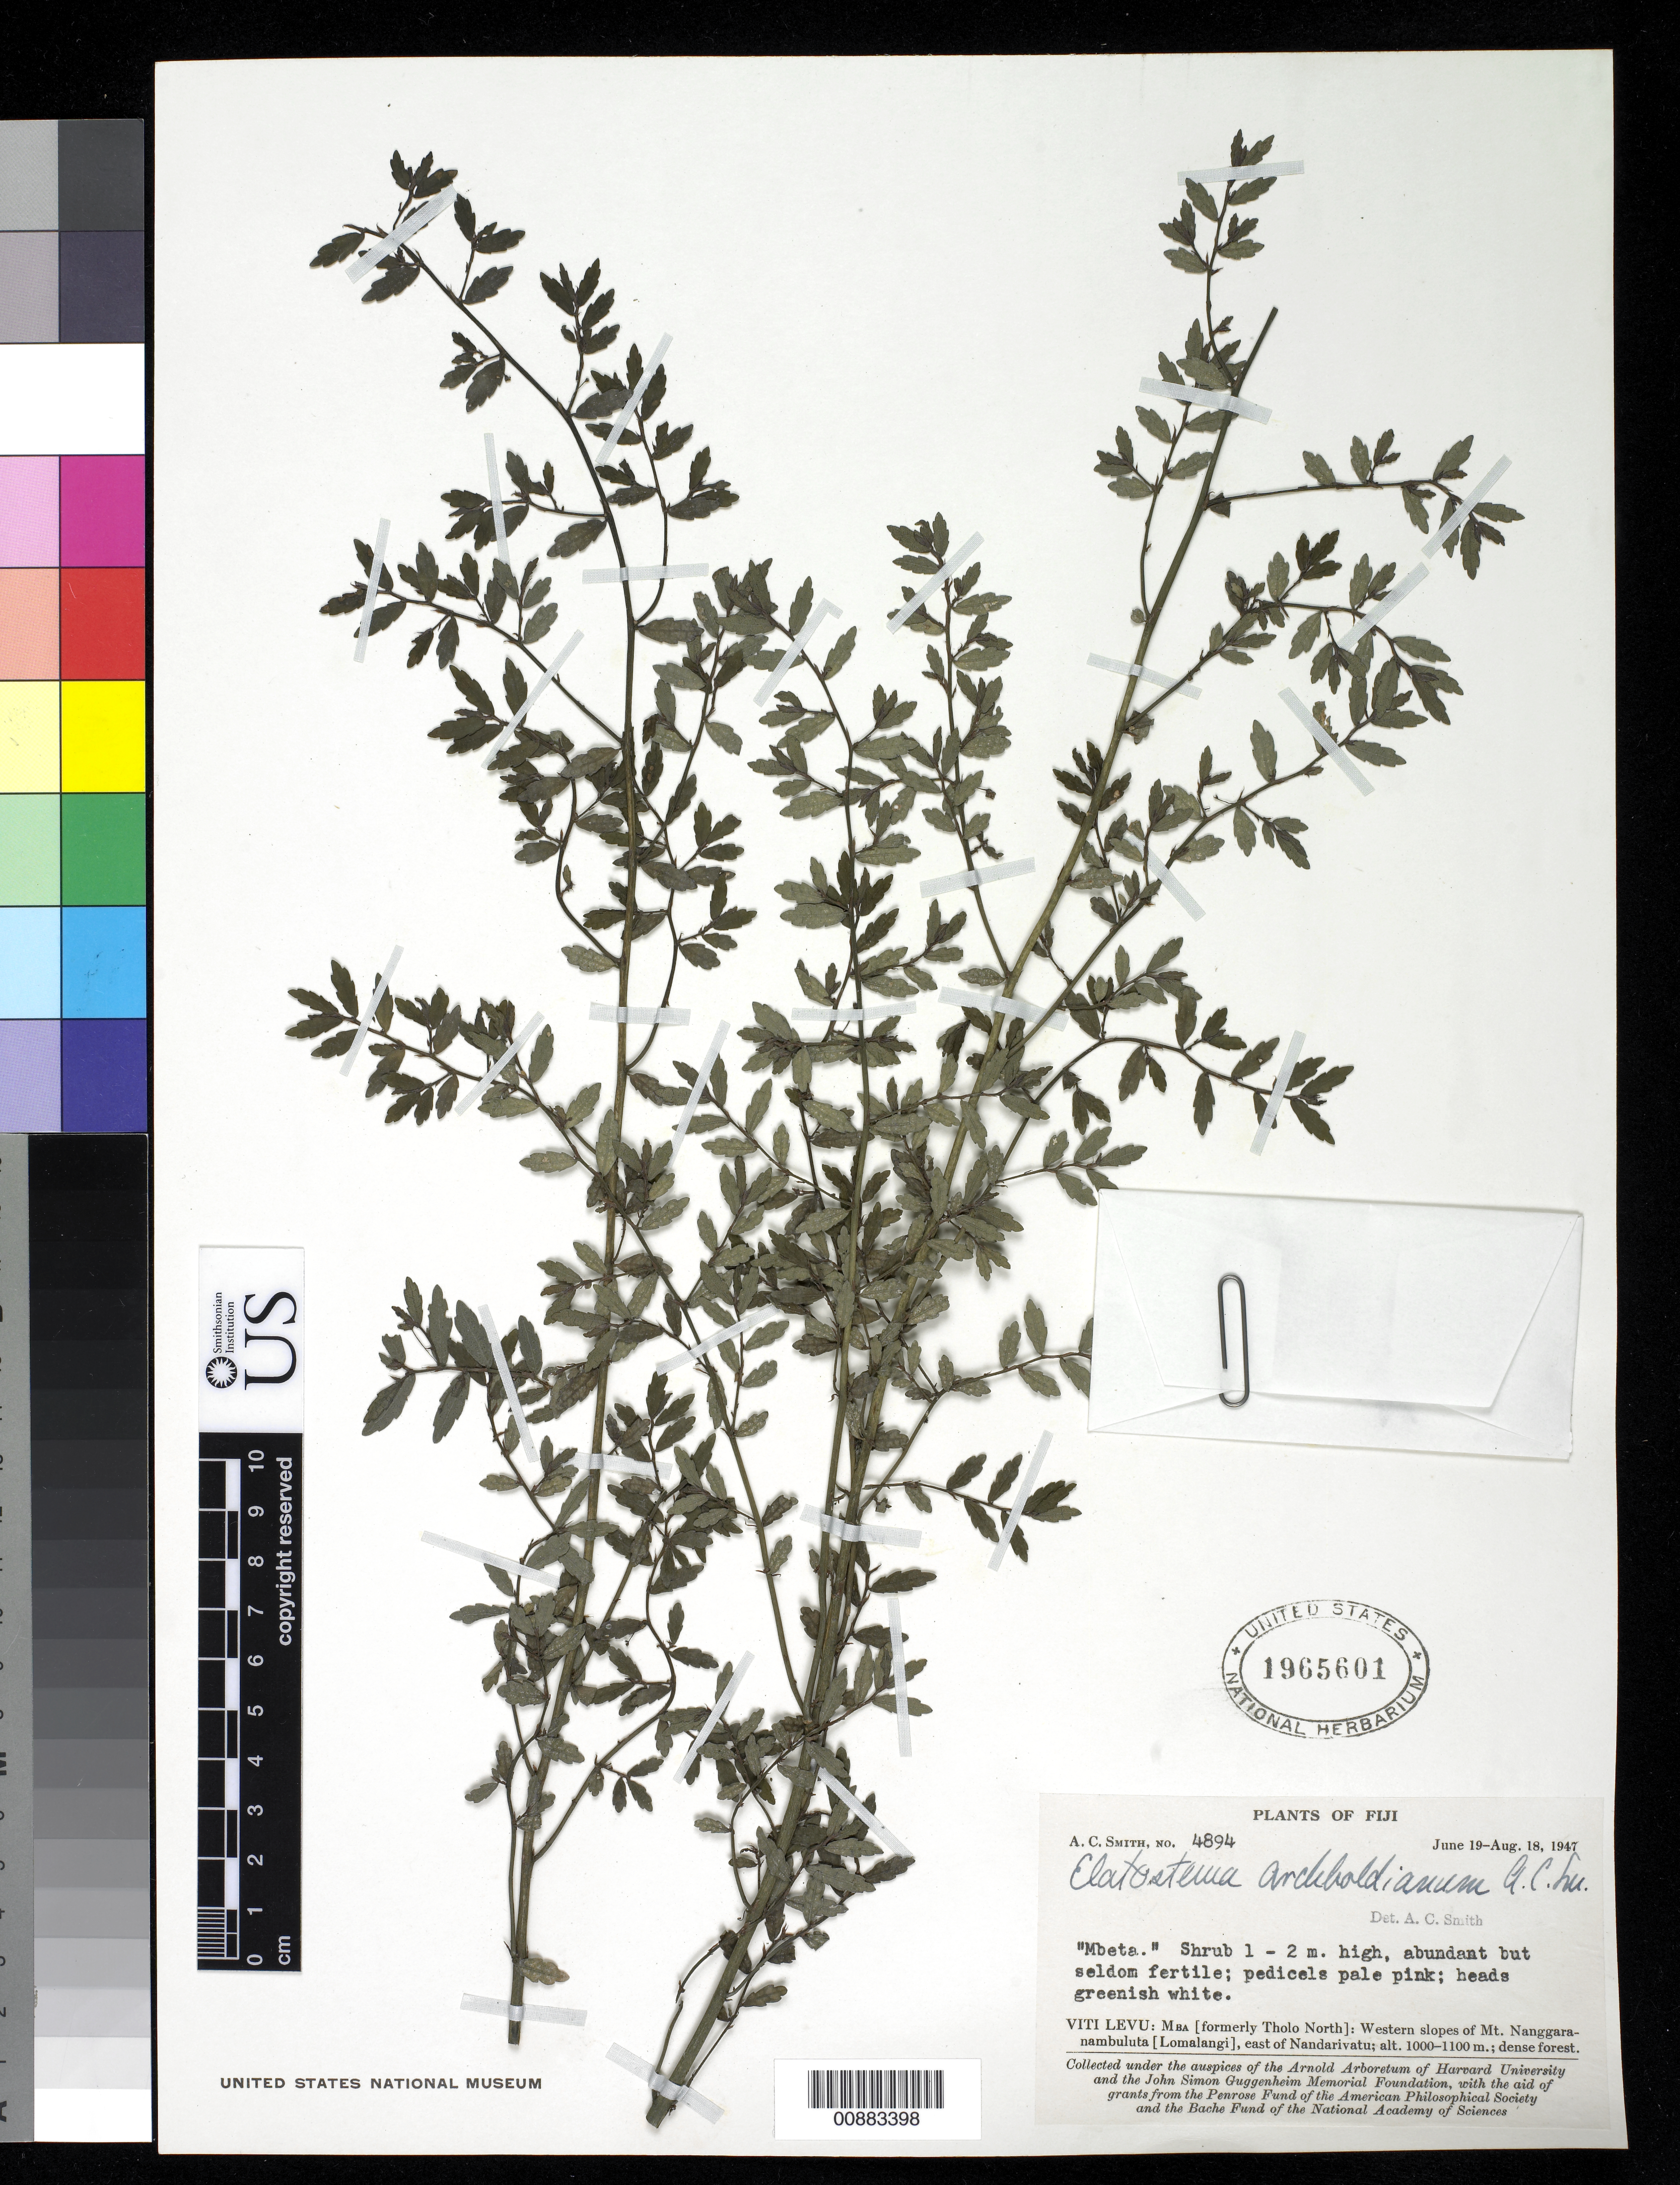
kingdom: Plantae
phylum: Tracheophyta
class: Magnoliopsida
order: Rosales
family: Urticaceae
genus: Elatostema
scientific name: Elatostema archboldianum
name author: A.C. Sm.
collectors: C. A. Smith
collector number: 4894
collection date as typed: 19 Jun 1947 to 18 Aug 1947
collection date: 1947-06-19/1947-08-18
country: Fiji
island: Viti Levu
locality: Mba (Tholo North): Western slopes of Mt. Nanggaranambuluta, east of Nandarivatu.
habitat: dense forest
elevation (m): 1000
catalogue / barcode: US 1965601